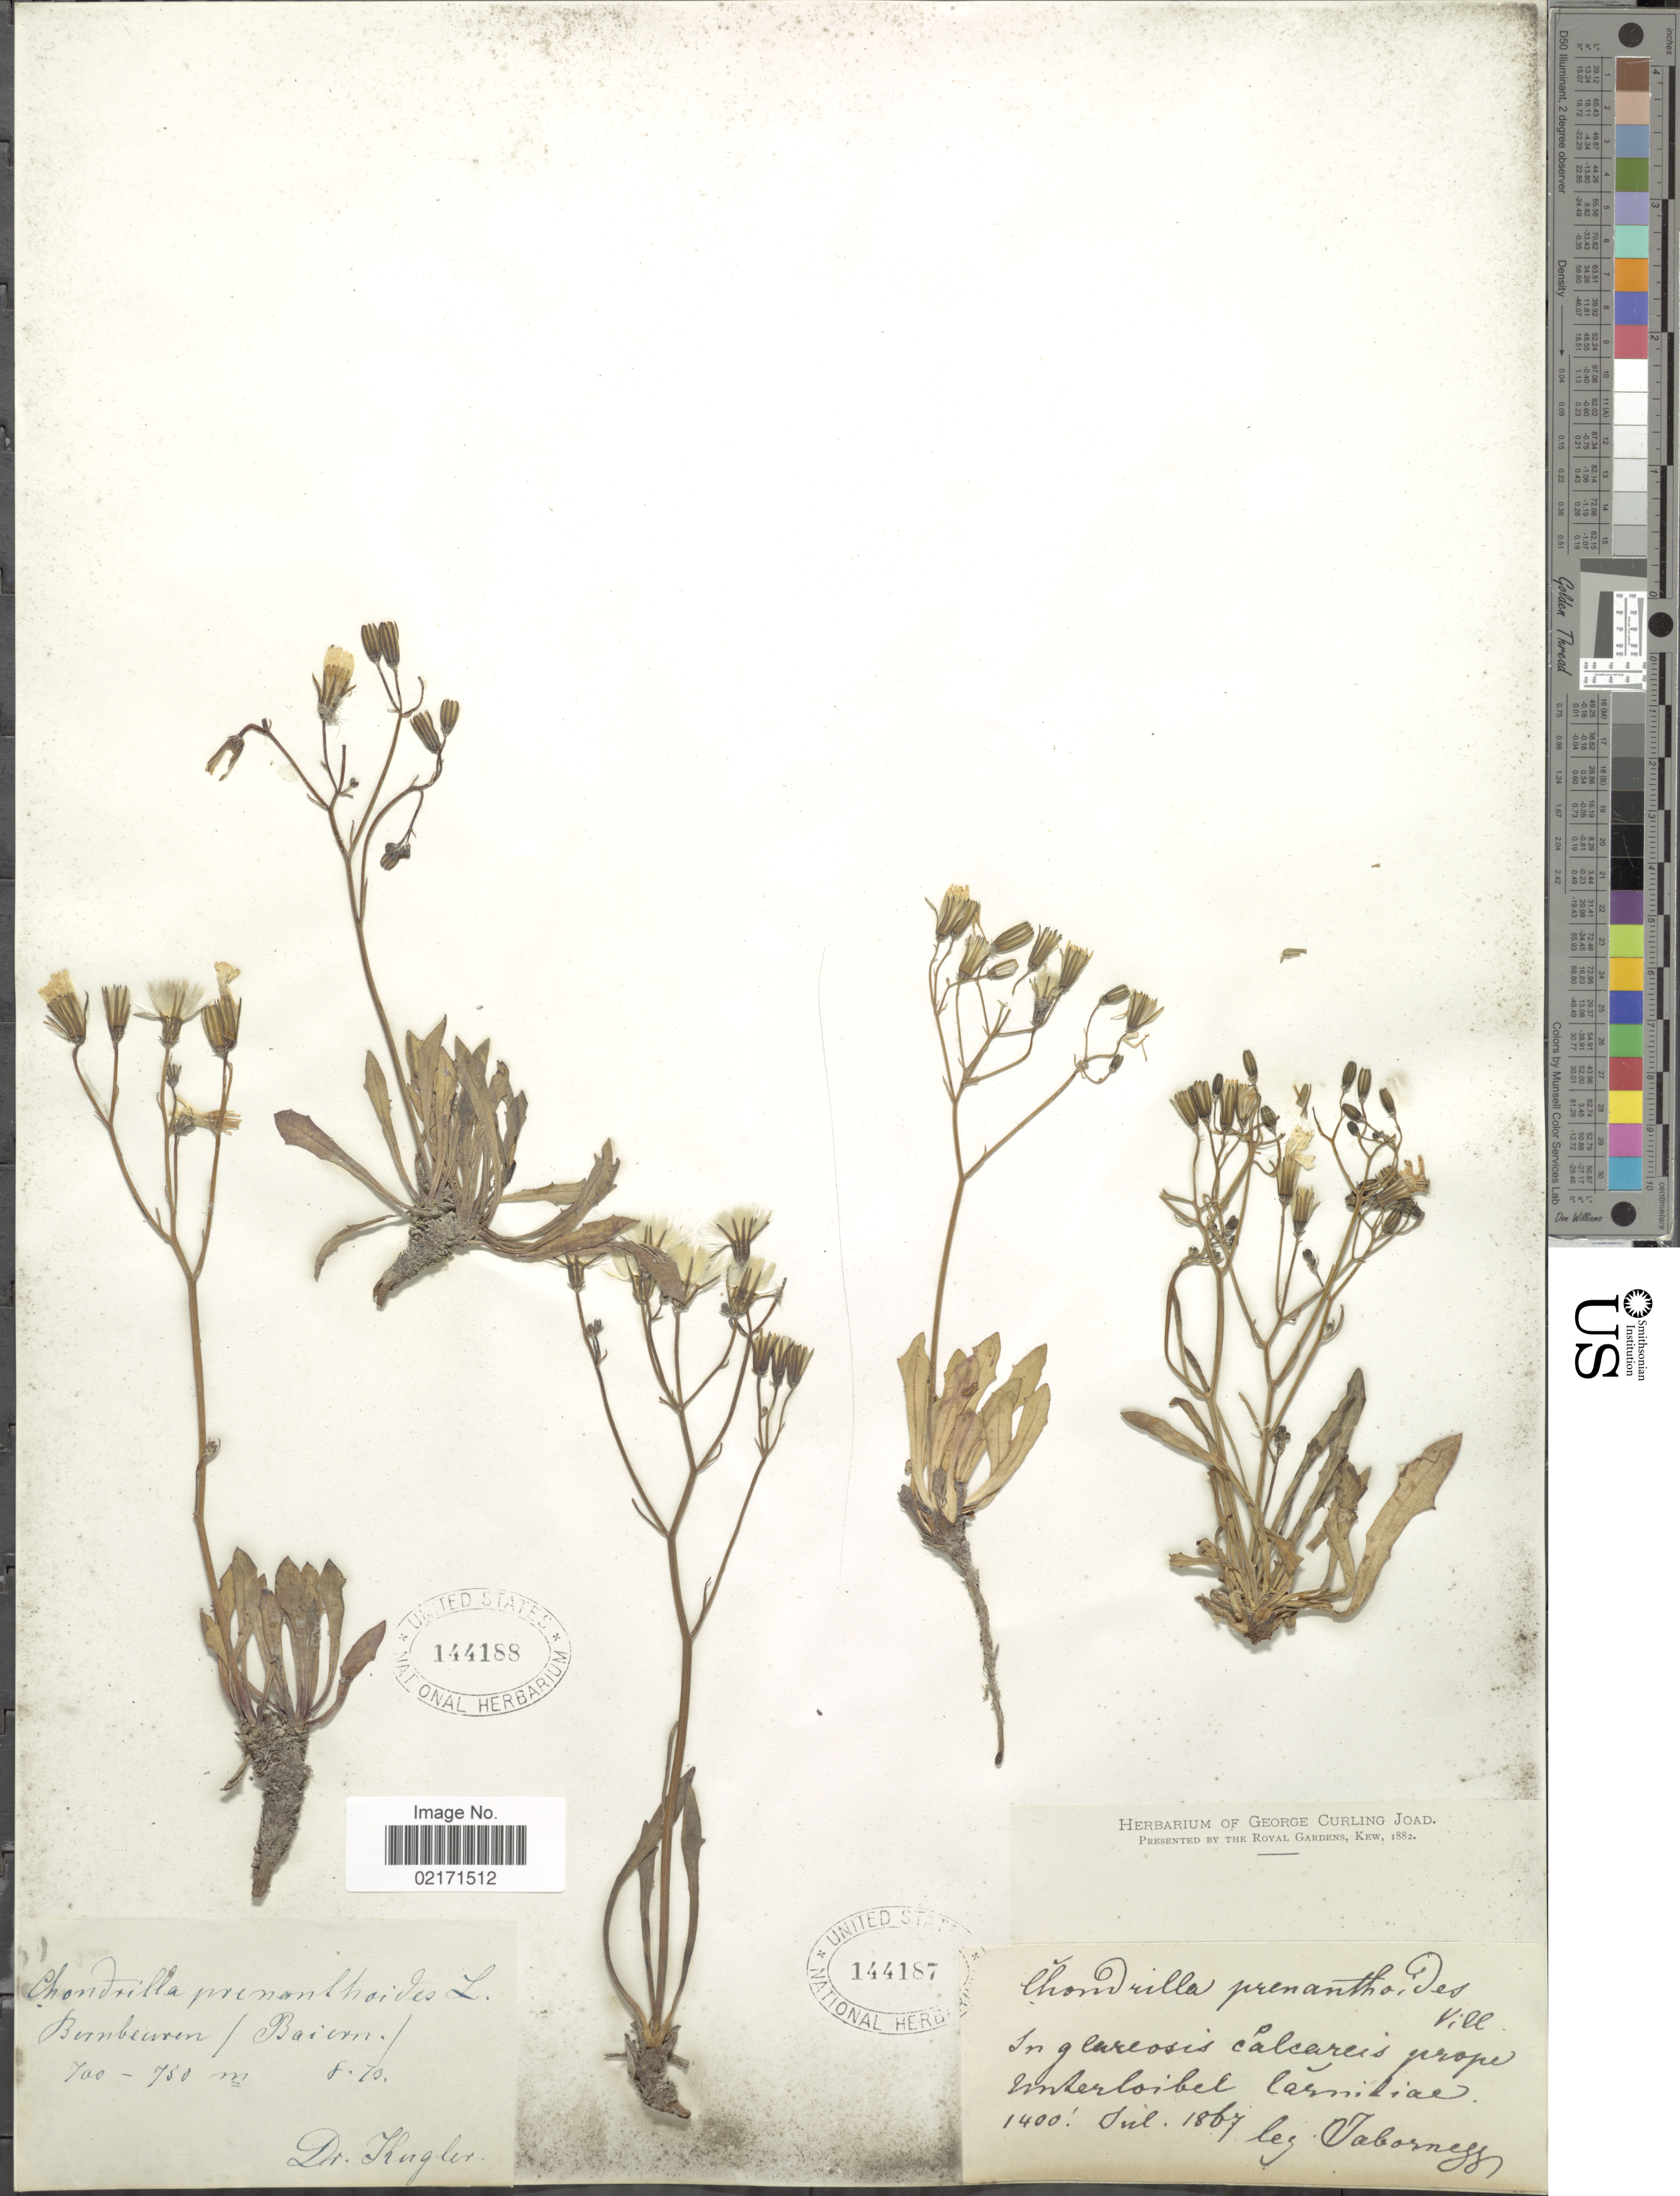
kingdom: Plantae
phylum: Tracheophyta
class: Magnoliopsida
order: Asterales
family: Asteraceae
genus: Chondrilla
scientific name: Chondrilla chondrilloides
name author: (Ard.) H. Karst.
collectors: Thugler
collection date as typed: Transcribed d/m/y: /8/70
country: Germany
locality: Bernbeuren, Bayern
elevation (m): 700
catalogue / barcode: US 144188